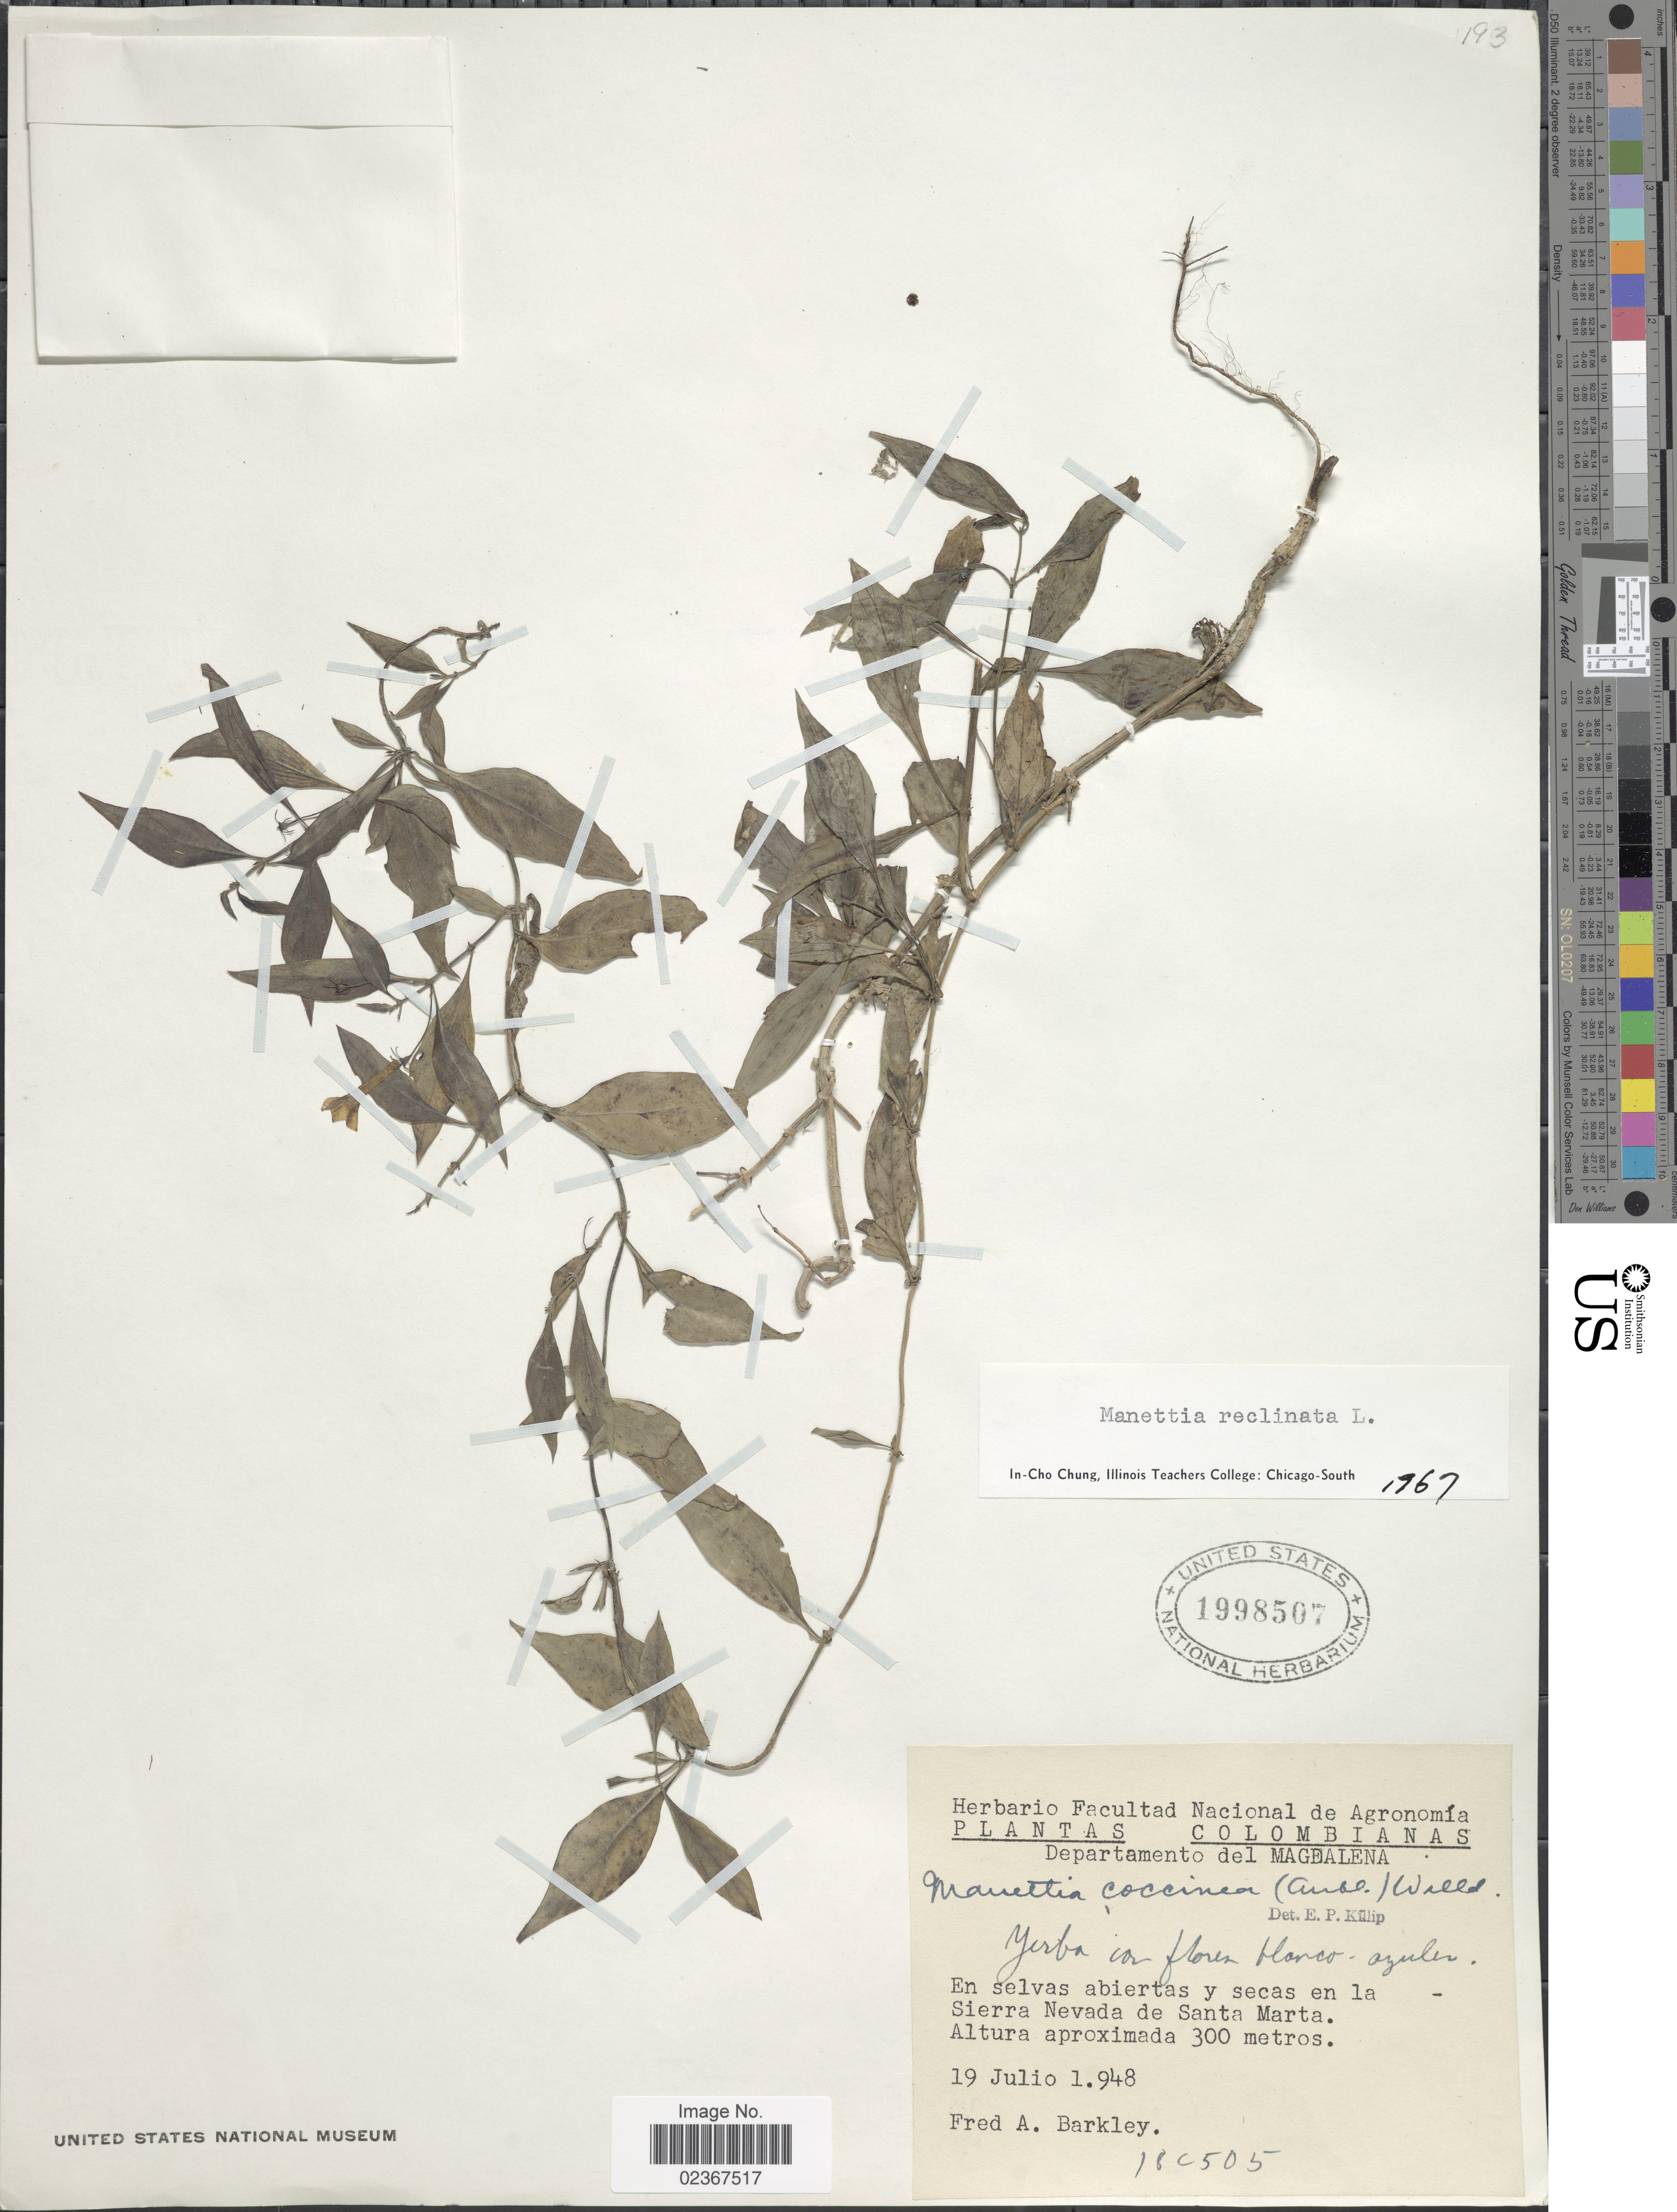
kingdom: Plantae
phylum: Tracheophyta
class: Magnoliopsida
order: Gentianales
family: Rubiaceae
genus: Manettia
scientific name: Manettia reclinata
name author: L.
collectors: F. A. Barkley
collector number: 18c505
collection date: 1948-07-19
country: Colombia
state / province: Magdalena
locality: En la Sierra Nevada de Santa Marta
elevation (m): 300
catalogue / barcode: US 1998507